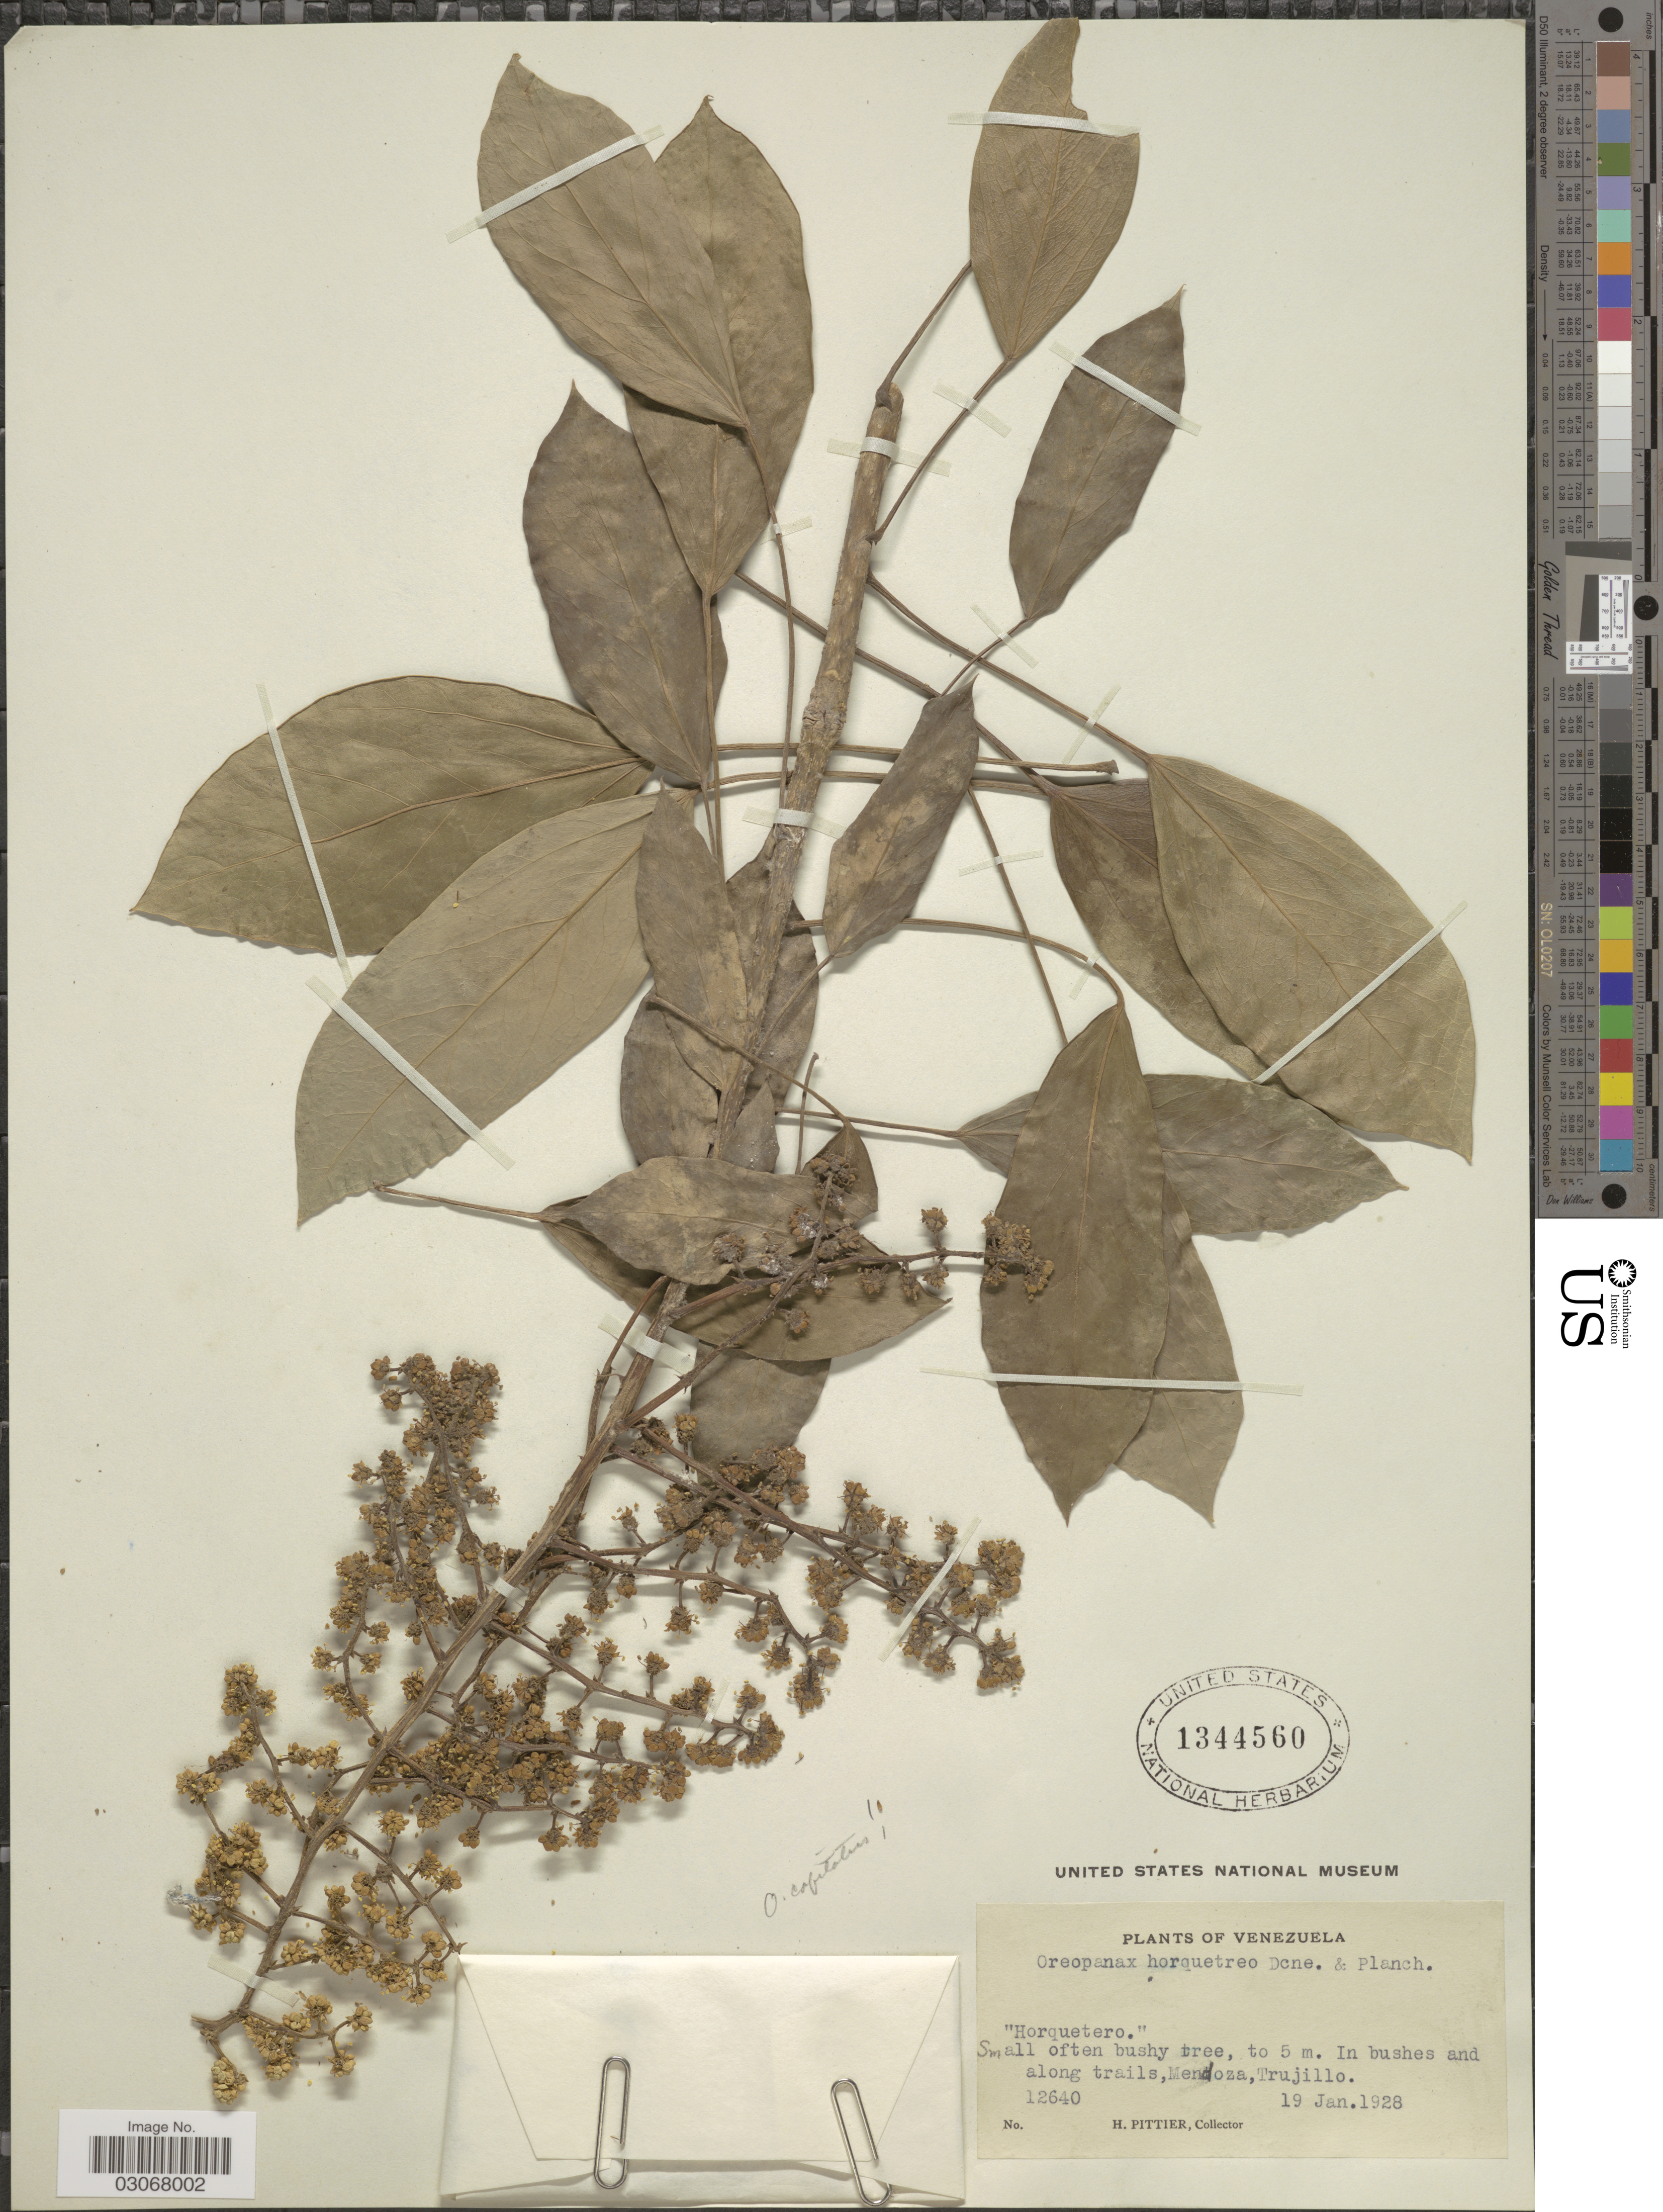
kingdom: Plantae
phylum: Tracheophyta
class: Magnoliopsida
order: Apiales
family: Araliaceae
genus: Oreopanax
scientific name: Oreopanax horquetero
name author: Decne. & Planch. ex Harms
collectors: H. F. Pittier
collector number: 12640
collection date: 1928-01-19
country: Venezuela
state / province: Trujillo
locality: In bushes and along trails, Mendoza.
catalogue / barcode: US 1344560